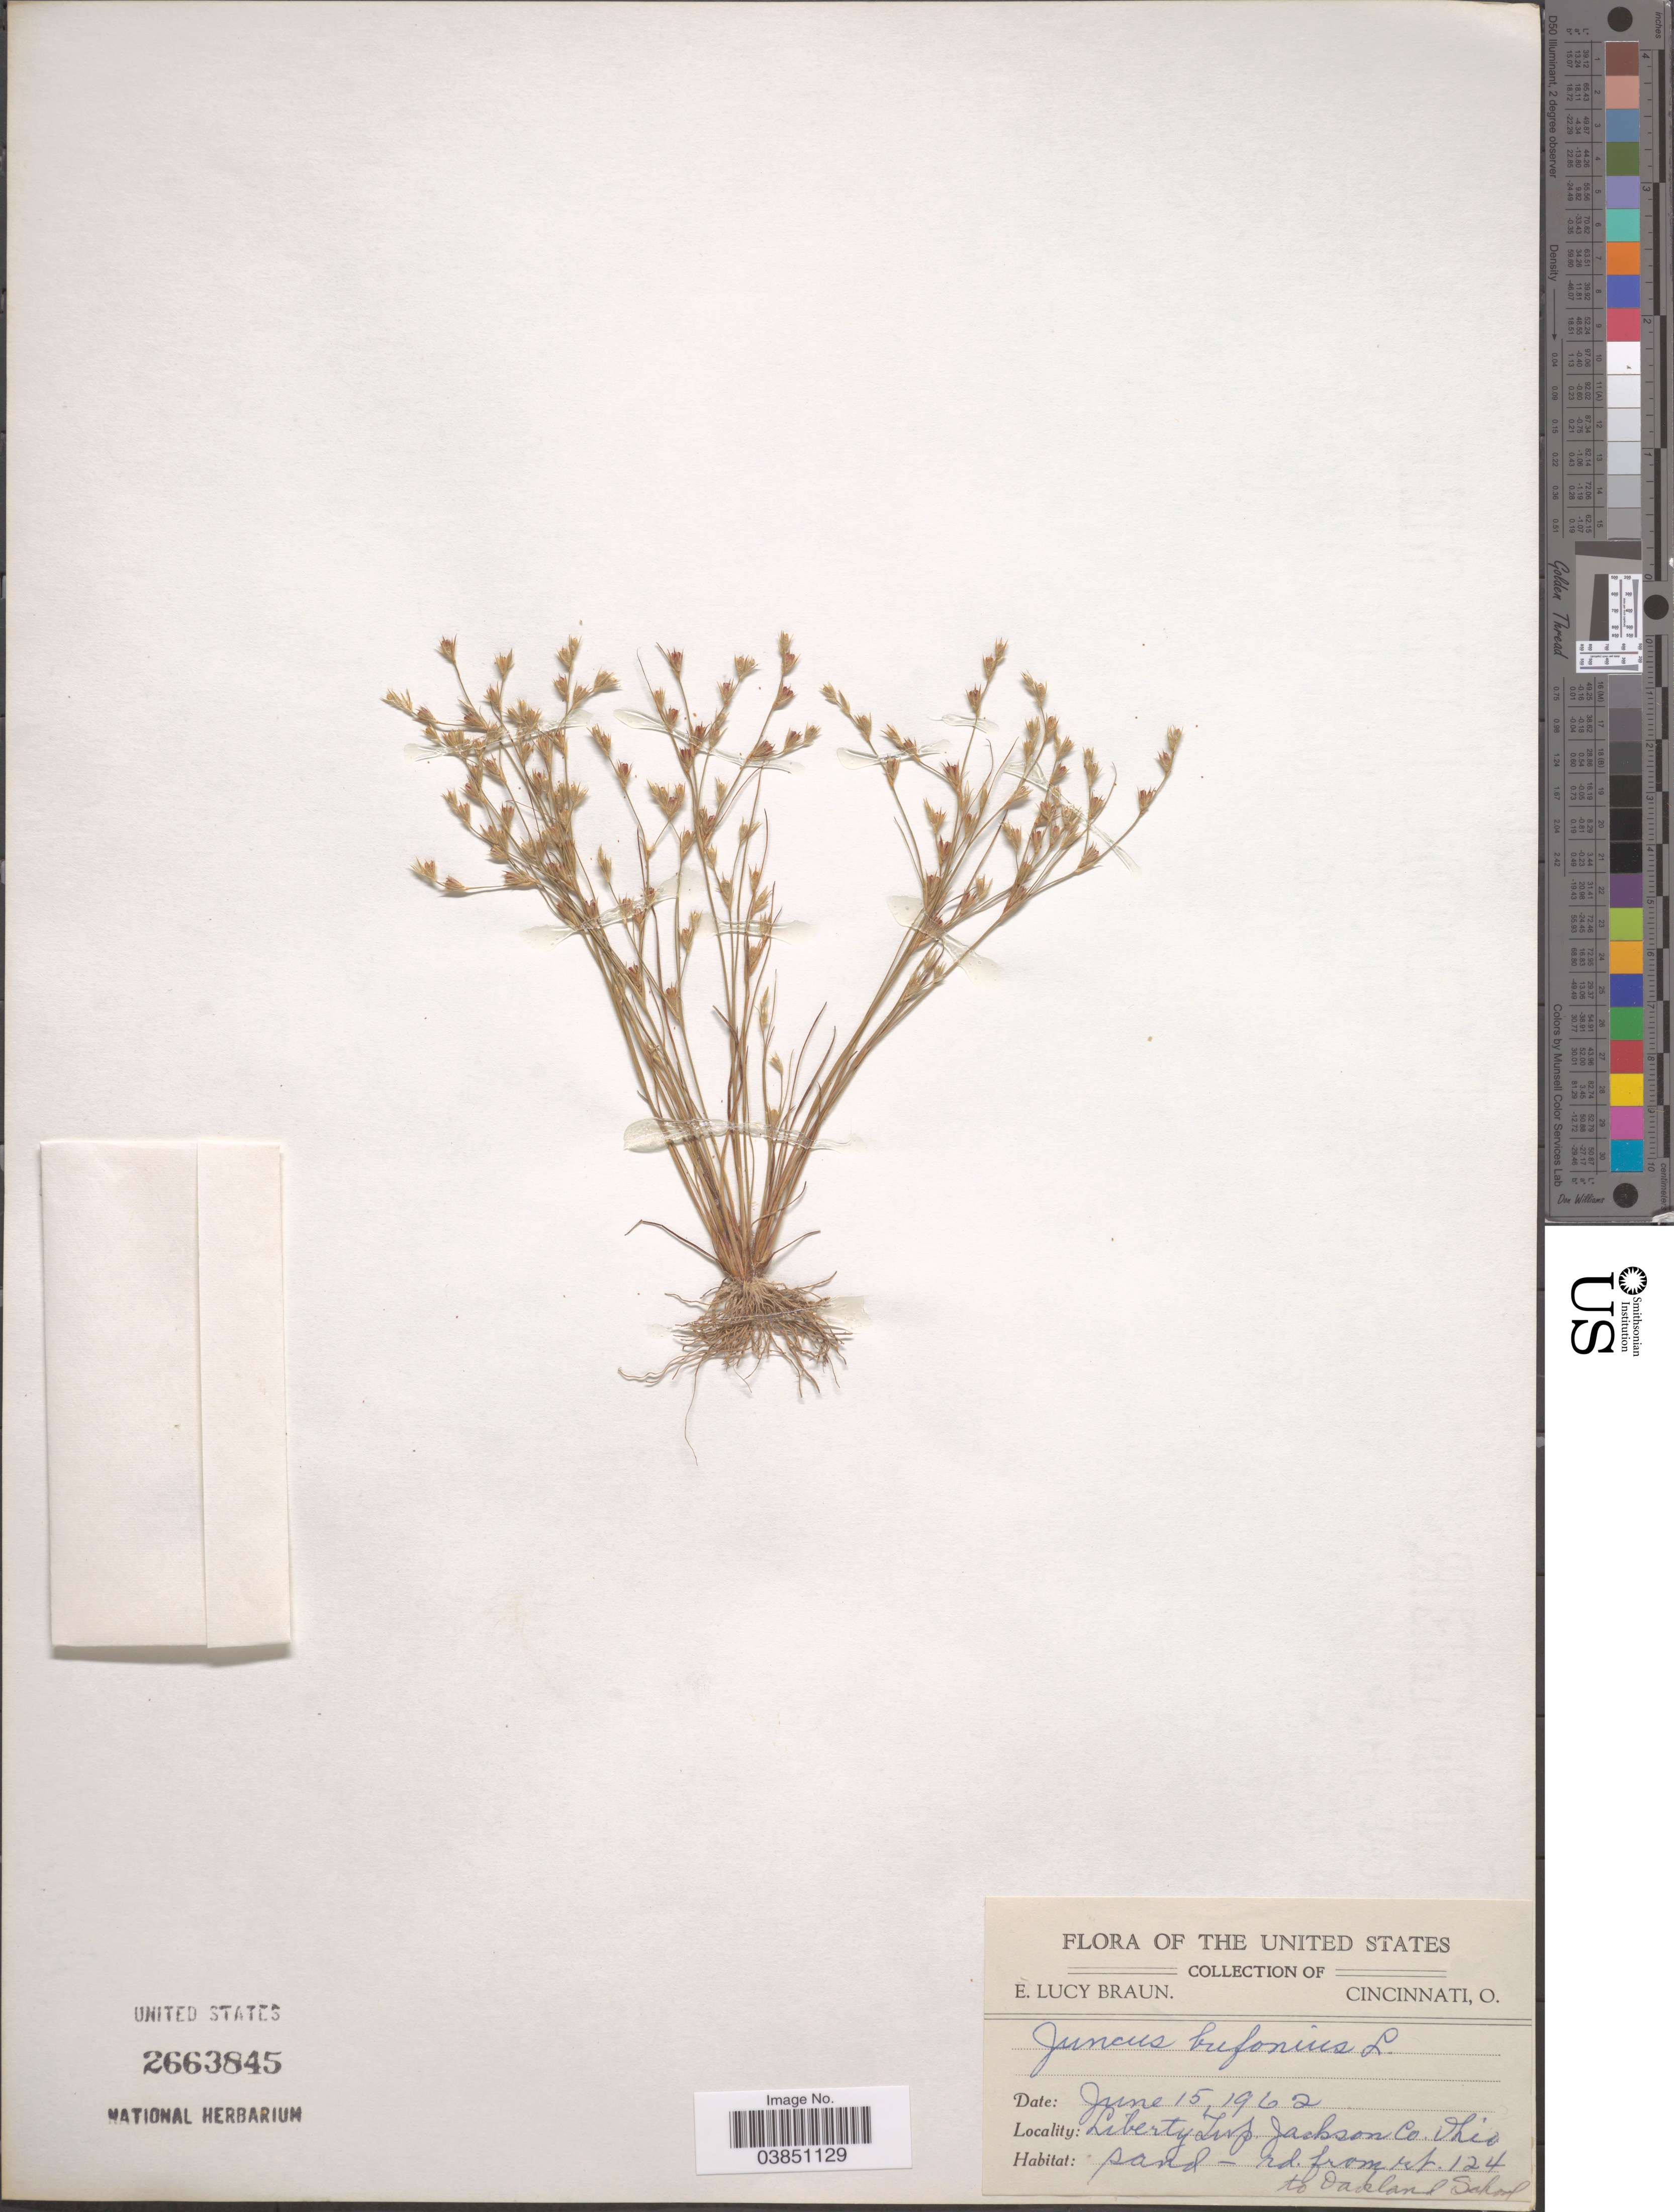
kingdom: Plantae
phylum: Tracheophyta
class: Liliopsida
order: Poales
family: Juncaceae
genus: Juncus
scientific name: Juncus bufonius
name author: L.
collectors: E. L. Braun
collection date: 1962-06-15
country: United States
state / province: Ohio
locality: Liberty Twp. Jackson Co. Rd. from rt. 124 to Oakland School.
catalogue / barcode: US 2663845